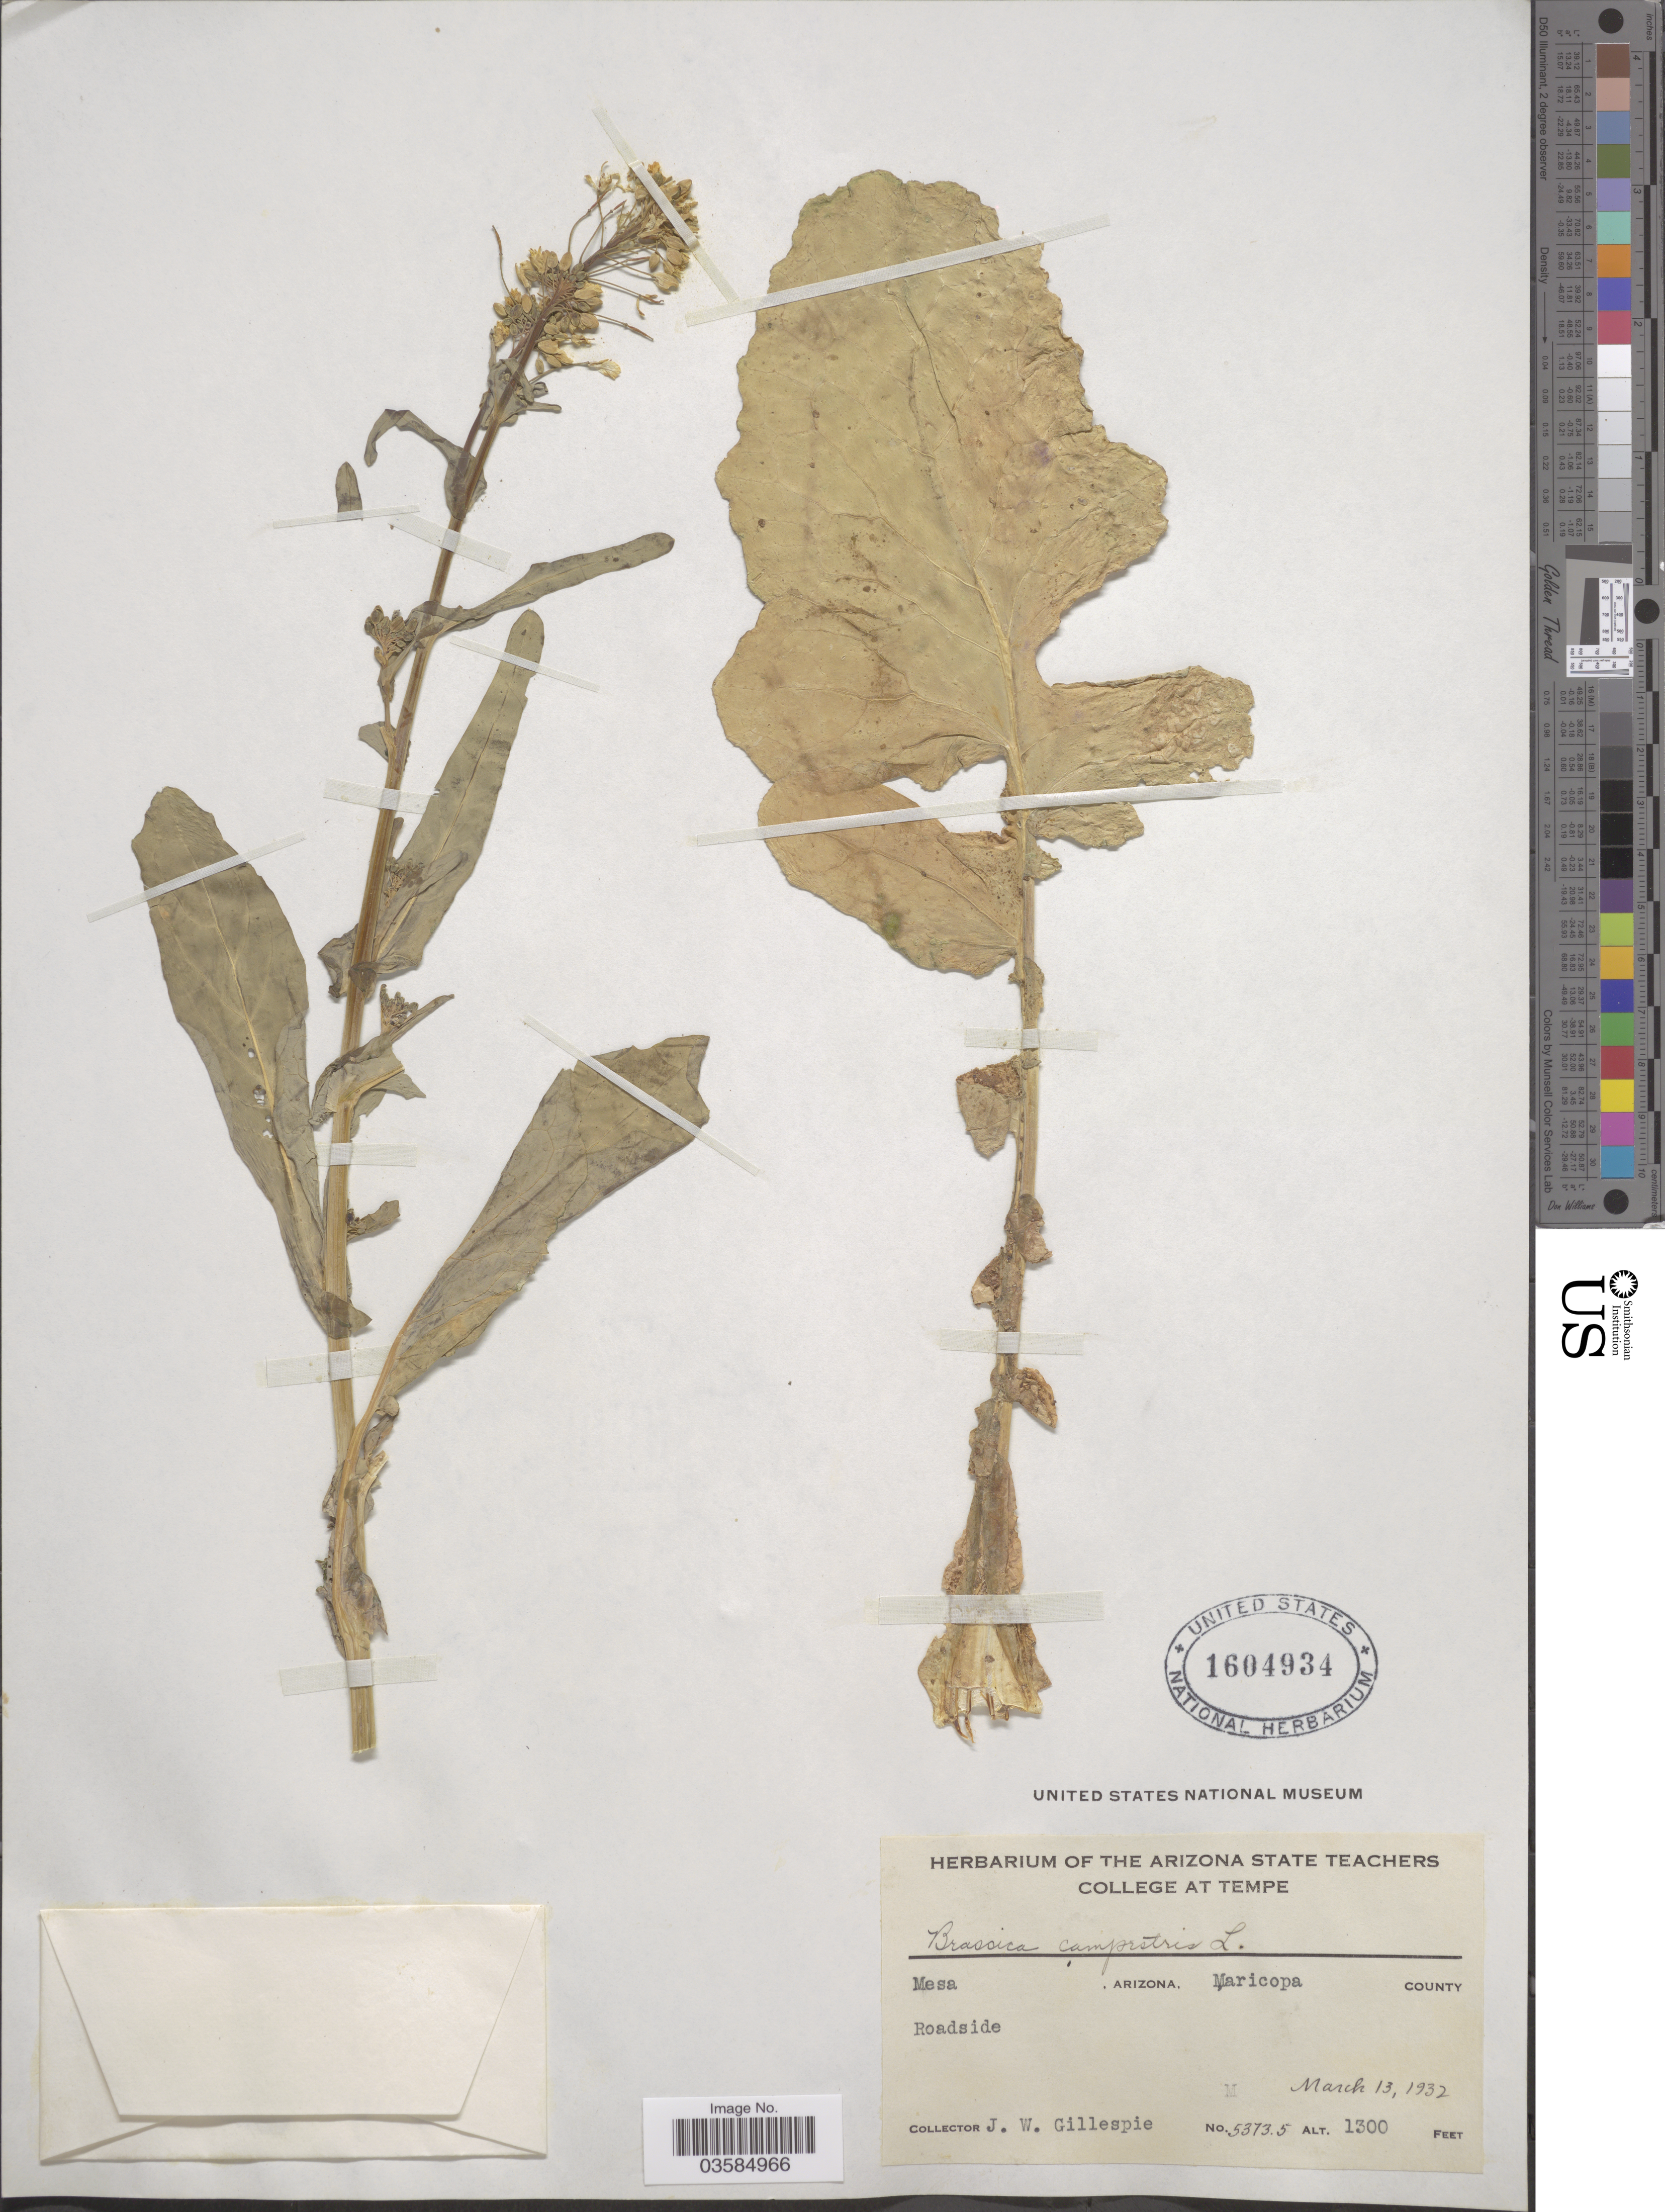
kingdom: Plantae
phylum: Tracheophyta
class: Magnoliopsida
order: Brassicales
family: Brassicaceae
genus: Brassica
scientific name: Brassica campestris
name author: L.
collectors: J. W. Gillespie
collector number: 53735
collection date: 1932-03-13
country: United States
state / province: Arizona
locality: Mesa, Maricopa Roadside.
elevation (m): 396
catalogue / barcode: US 1604934